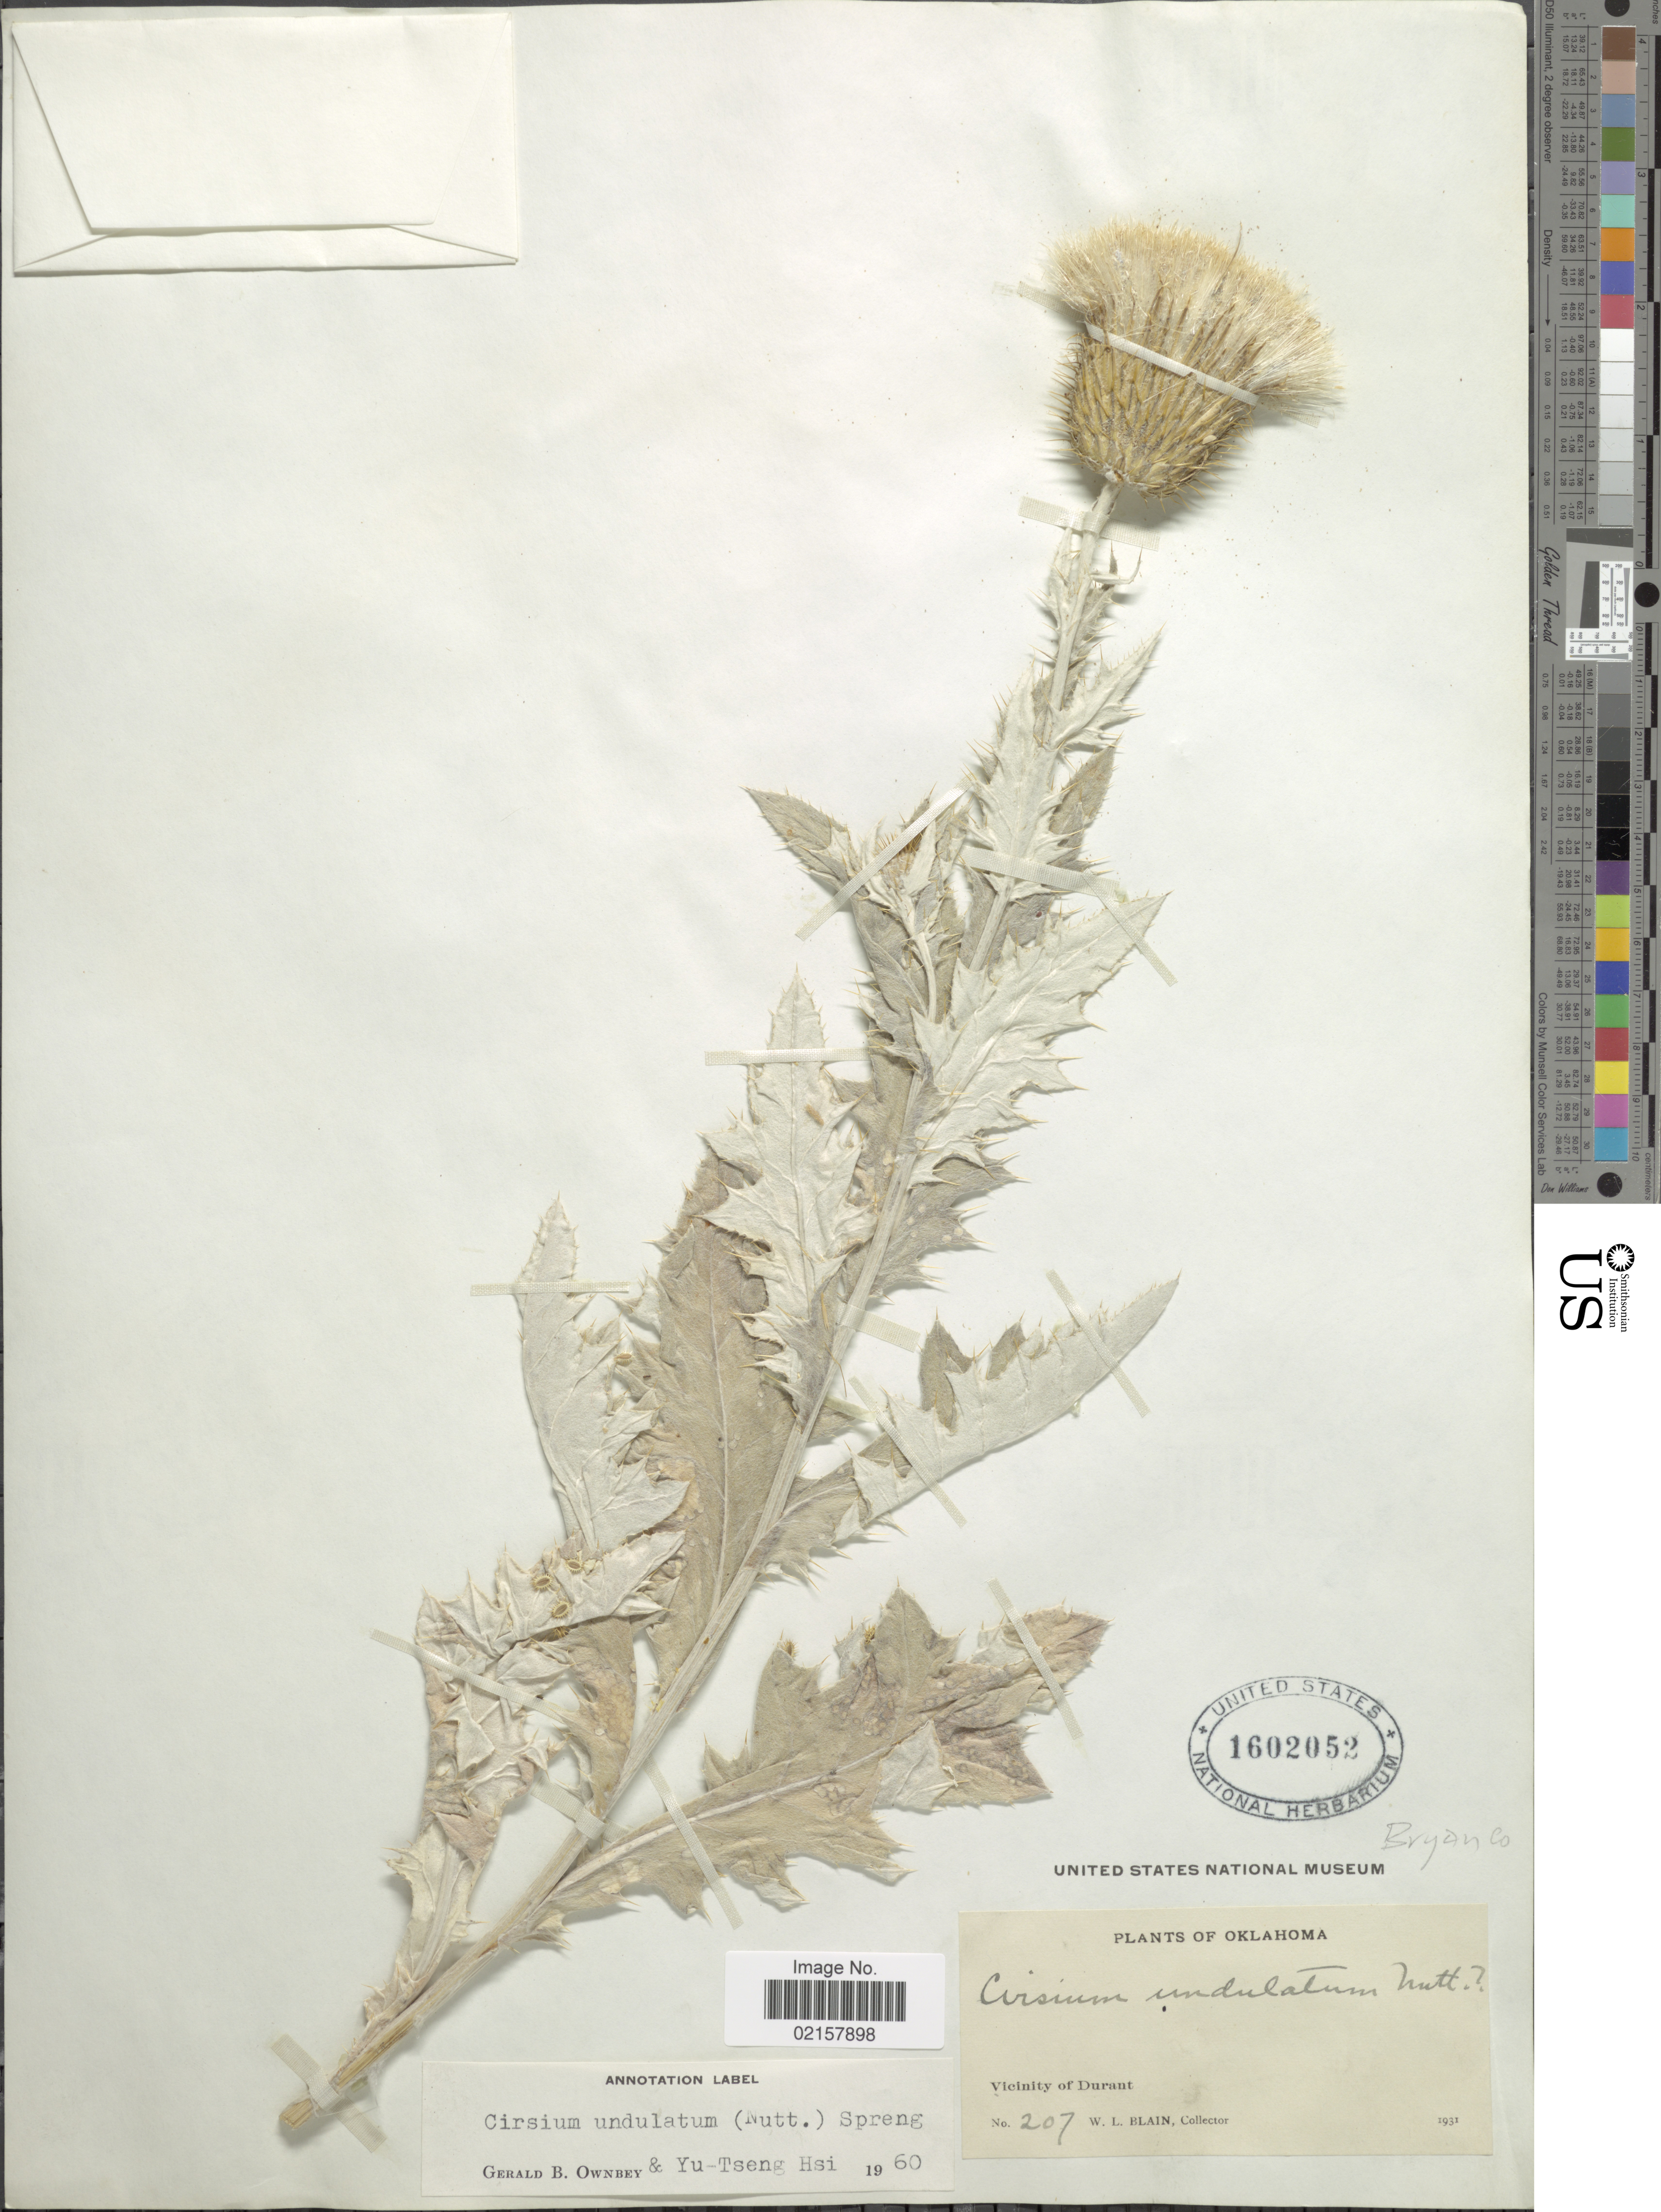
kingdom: Plantae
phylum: Tracheophyta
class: Magnoliopsida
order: Asterales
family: Asteraceae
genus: Cirsium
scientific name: Cirsium undulatum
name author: (Nutt.) Spreng.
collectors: W. Blain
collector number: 207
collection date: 1931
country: United States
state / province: Oklahoma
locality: Vicinity of Durant, Bryan Co.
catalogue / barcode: US 1602052